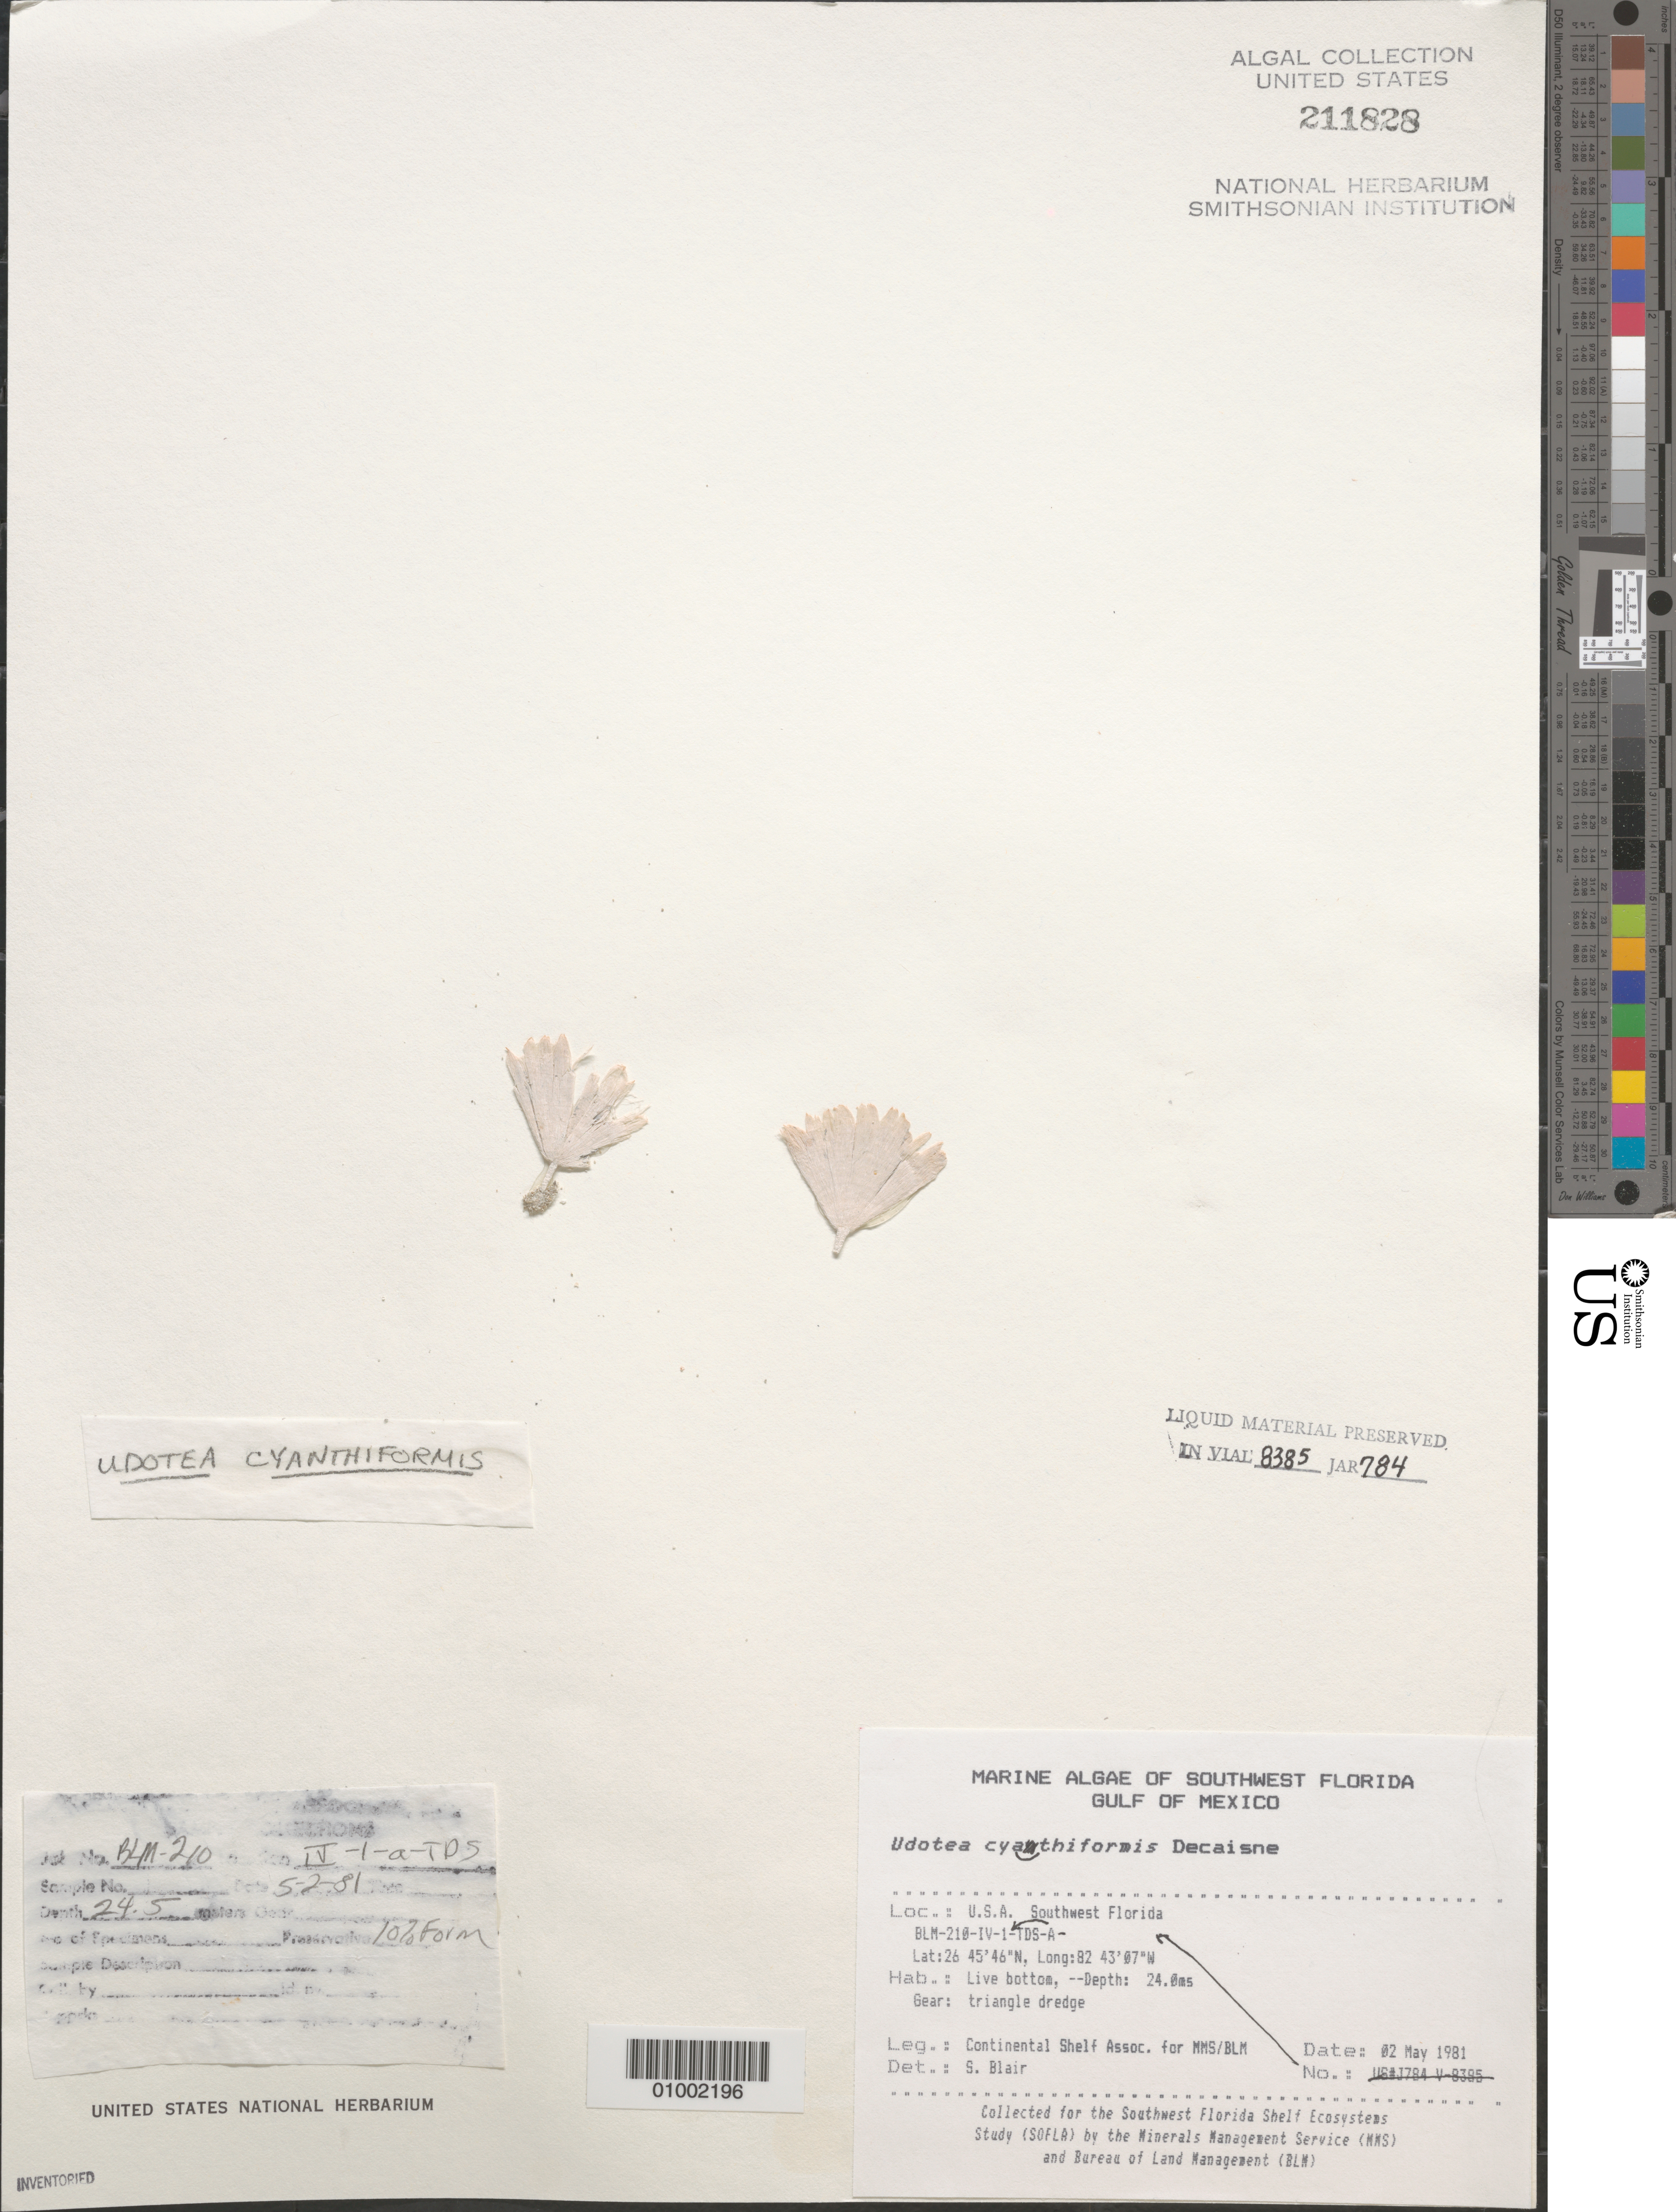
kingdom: Plantae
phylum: Chlorophyta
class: Ulvophyceae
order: Bryopsidales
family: Udoteaceae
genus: Udotea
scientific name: Udotea cyathiformis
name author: Decne.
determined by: Blair, S. M.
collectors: Continental Shelf Associates for the MMS/BLM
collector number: BLM-210-IV-1-A-TDS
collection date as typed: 02 May 1981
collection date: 1981-05-02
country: United States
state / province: Florida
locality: Gulf of Mexico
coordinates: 26 45'46"N, 82 43'07"W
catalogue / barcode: US 211828